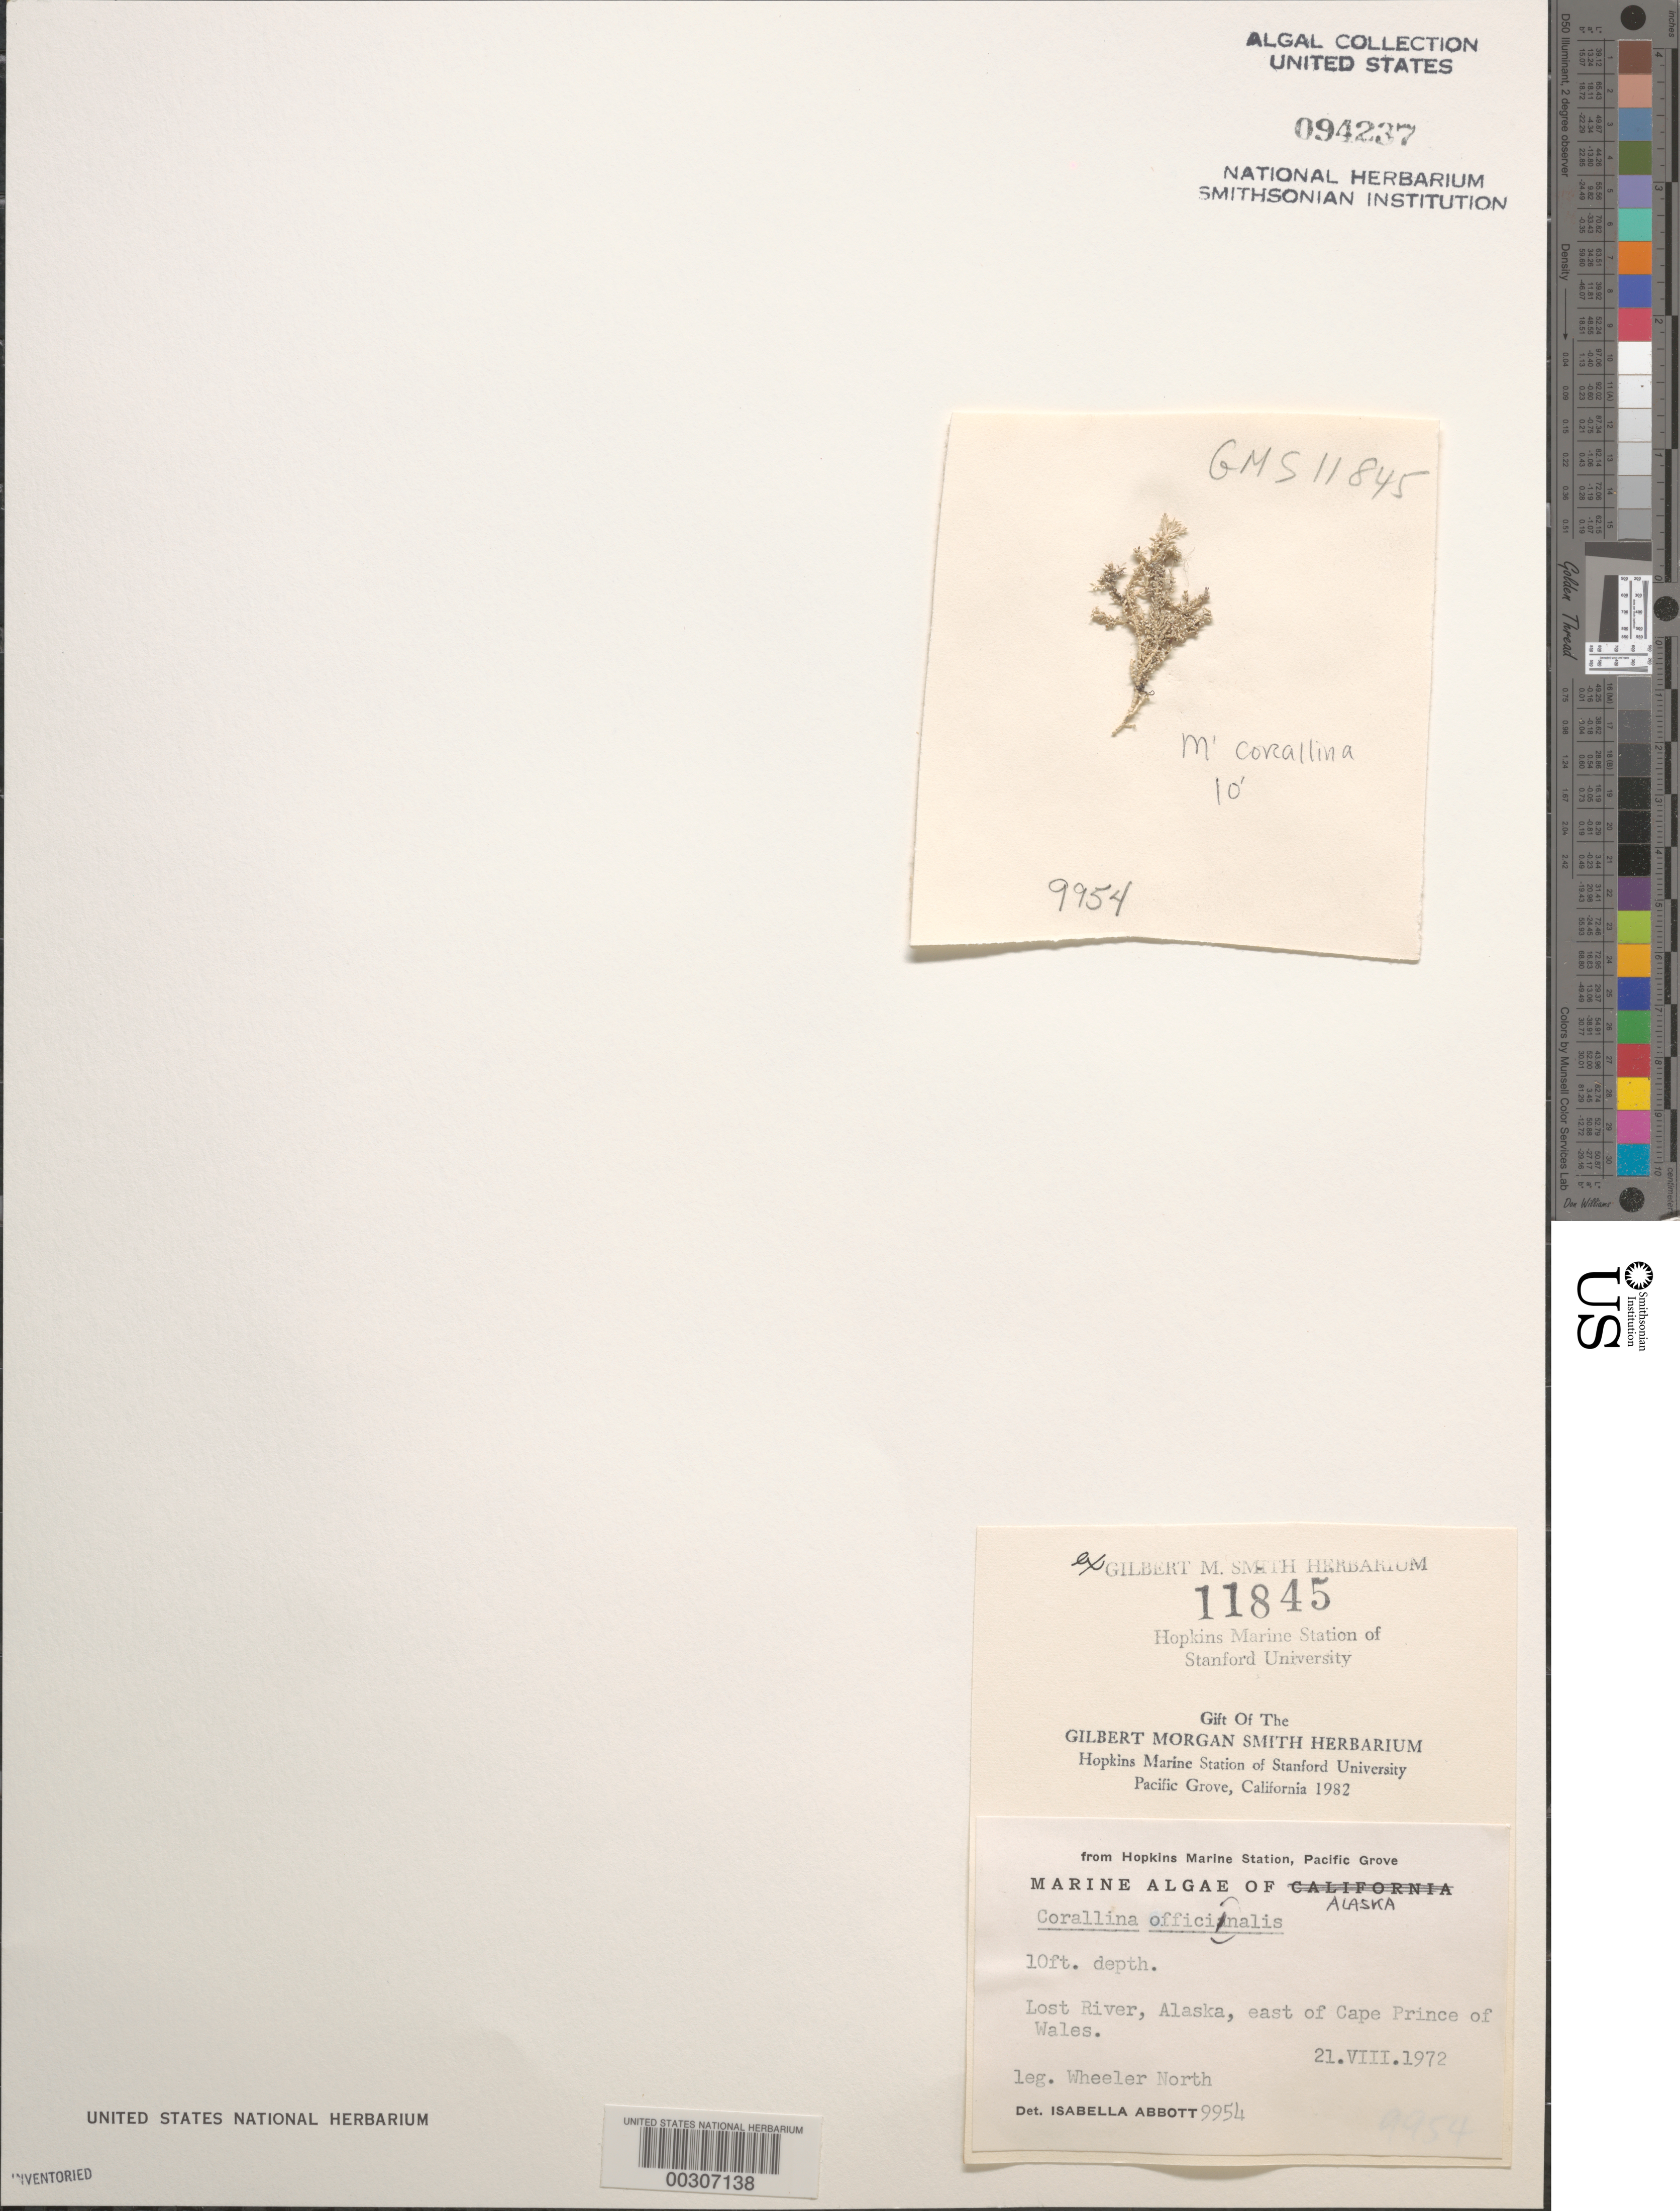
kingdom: Plantae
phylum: Rhodophyta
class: Florideophyceae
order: Corallinales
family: Corallinaceae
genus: Corallina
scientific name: Corallina officinalis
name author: L.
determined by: Abbott, Isabella A.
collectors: W. North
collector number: IAA 9954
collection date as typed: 21 Aug 1972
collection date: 1972-08-21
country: United States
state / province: Alaska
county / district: Nome Division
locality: Lost River, east of Cape Prince of Wales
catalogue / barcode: US 94237